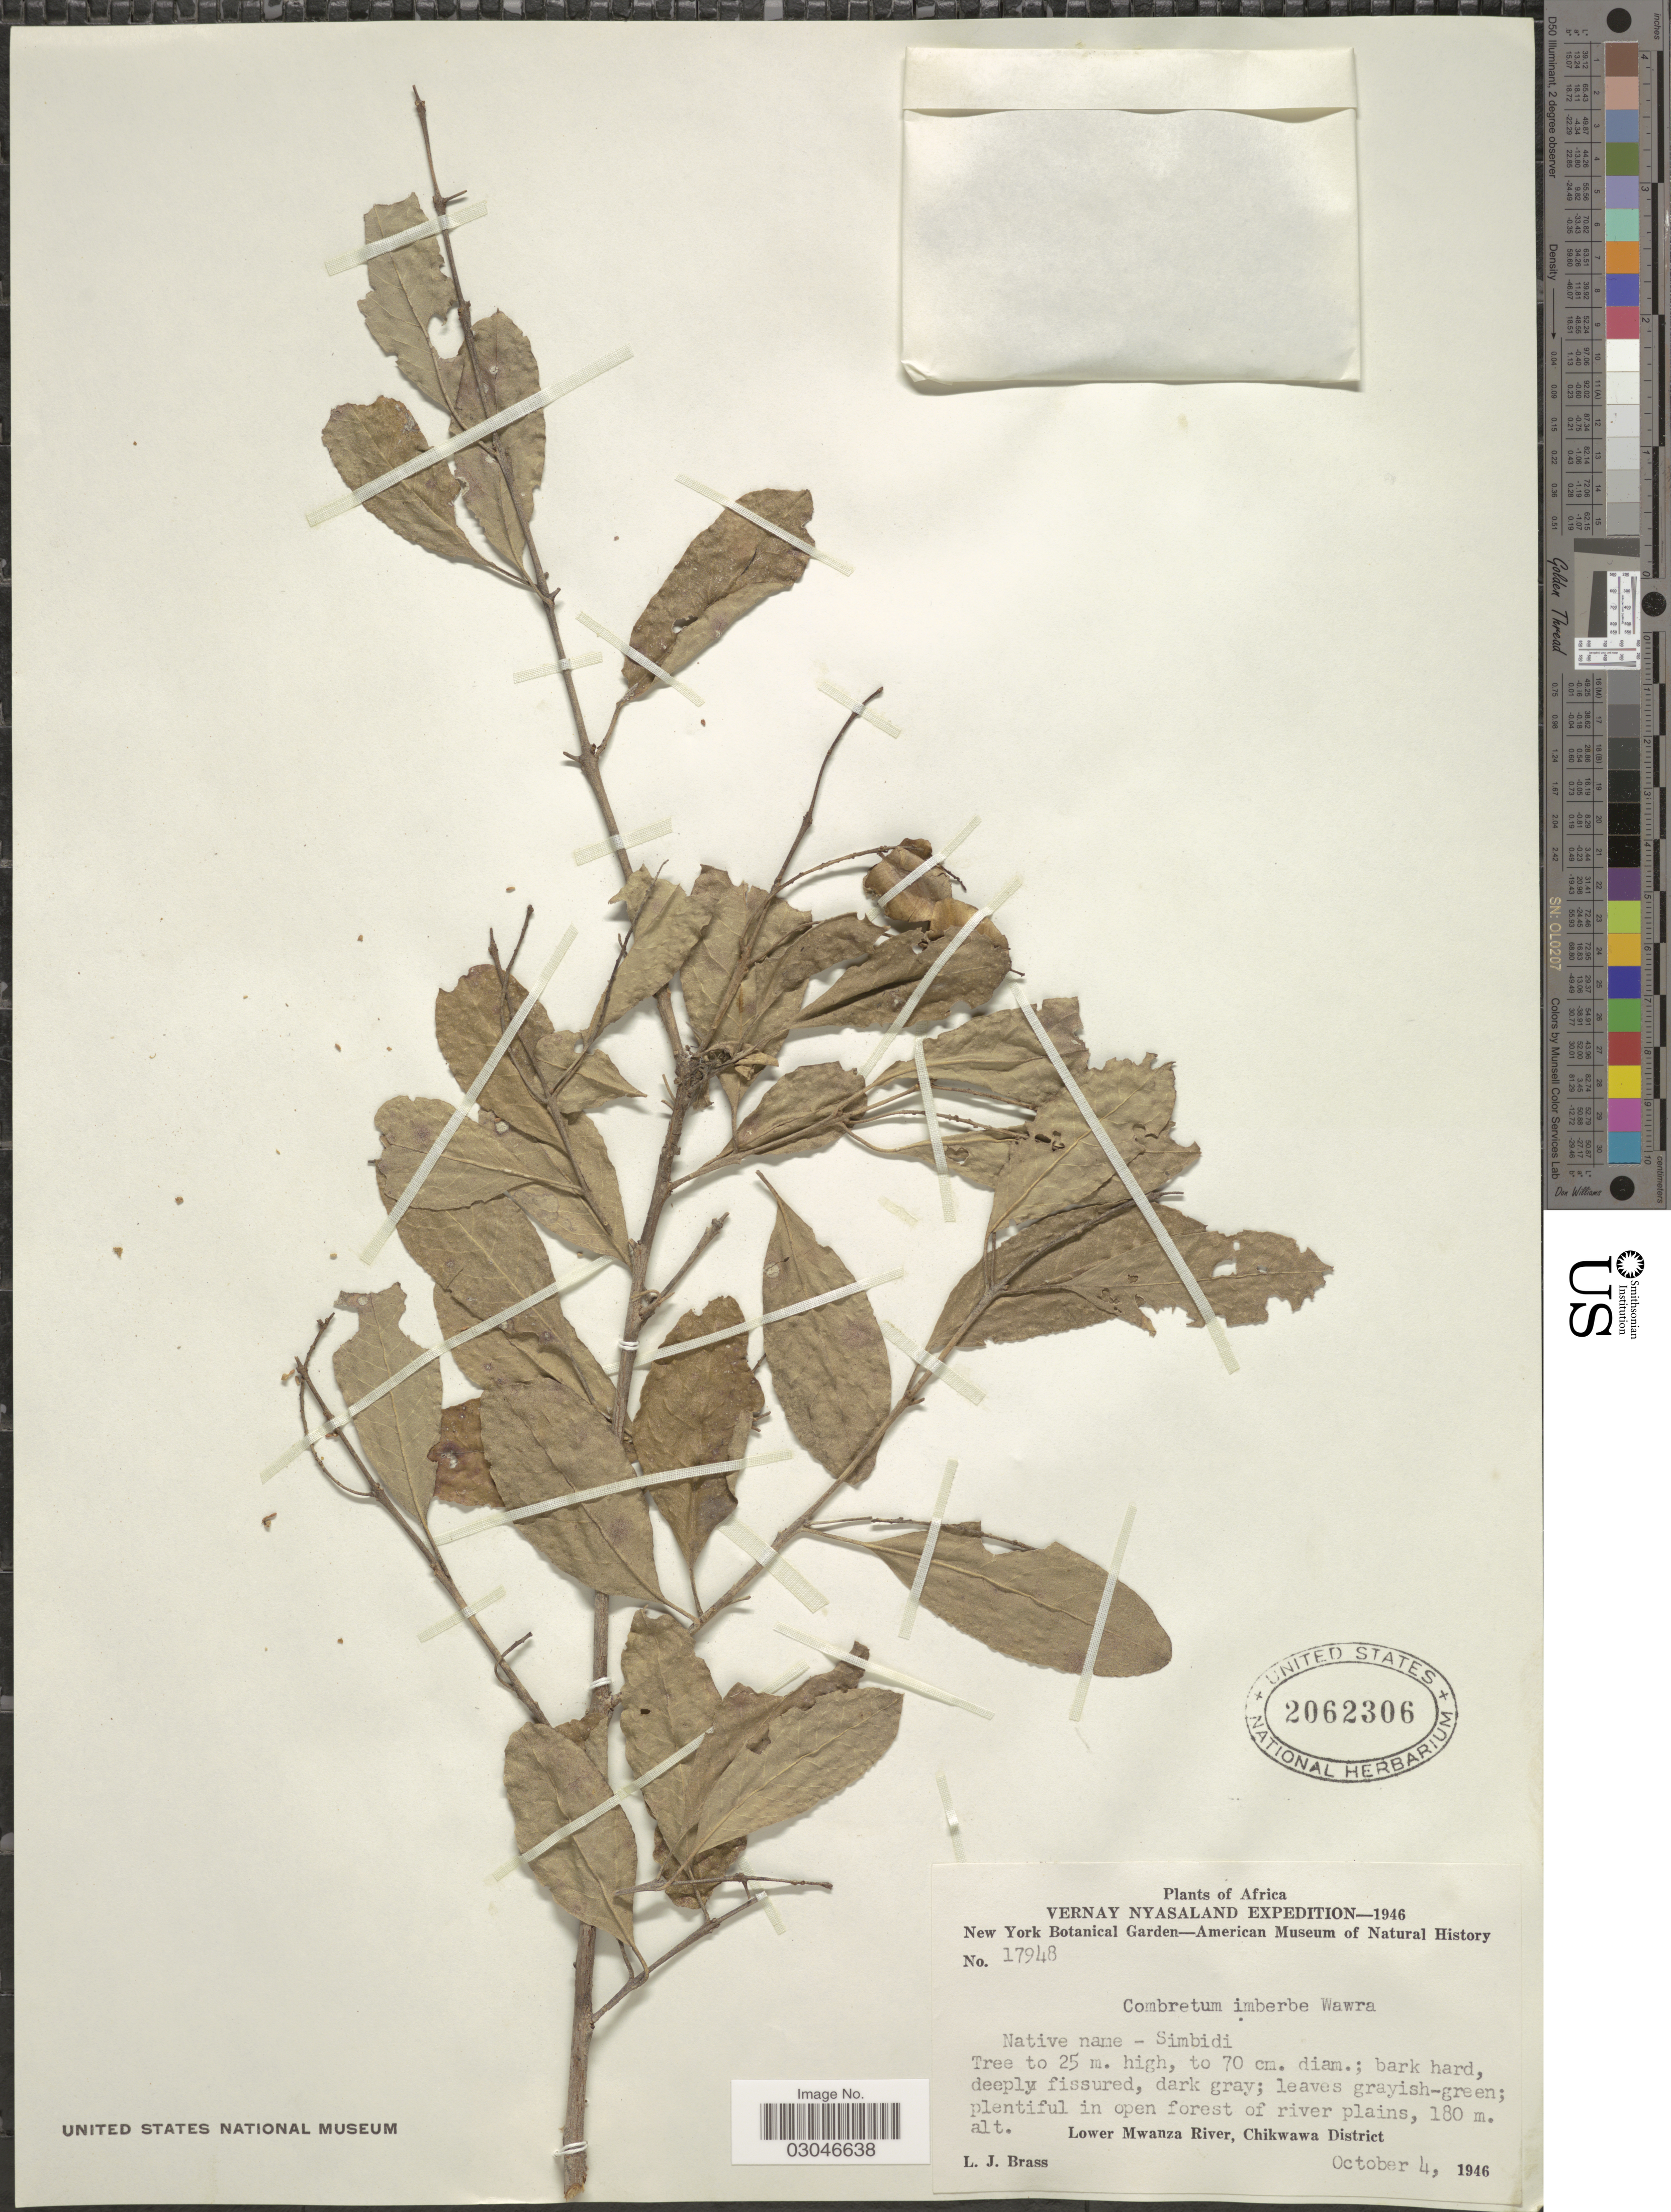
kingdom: Plantae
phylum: Tracheophyta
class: Magnoliopsida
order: Myrtales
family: Combretaceae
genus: Combretum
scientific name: Combretum imberbe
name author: Wawra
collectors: L. J. Brass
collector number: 17948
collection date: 1946-10-04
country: Malawi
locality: Vernay Nyasaland. Lower Mwanza River, Chikwawa District.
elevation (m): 180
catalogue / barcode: US 2062306